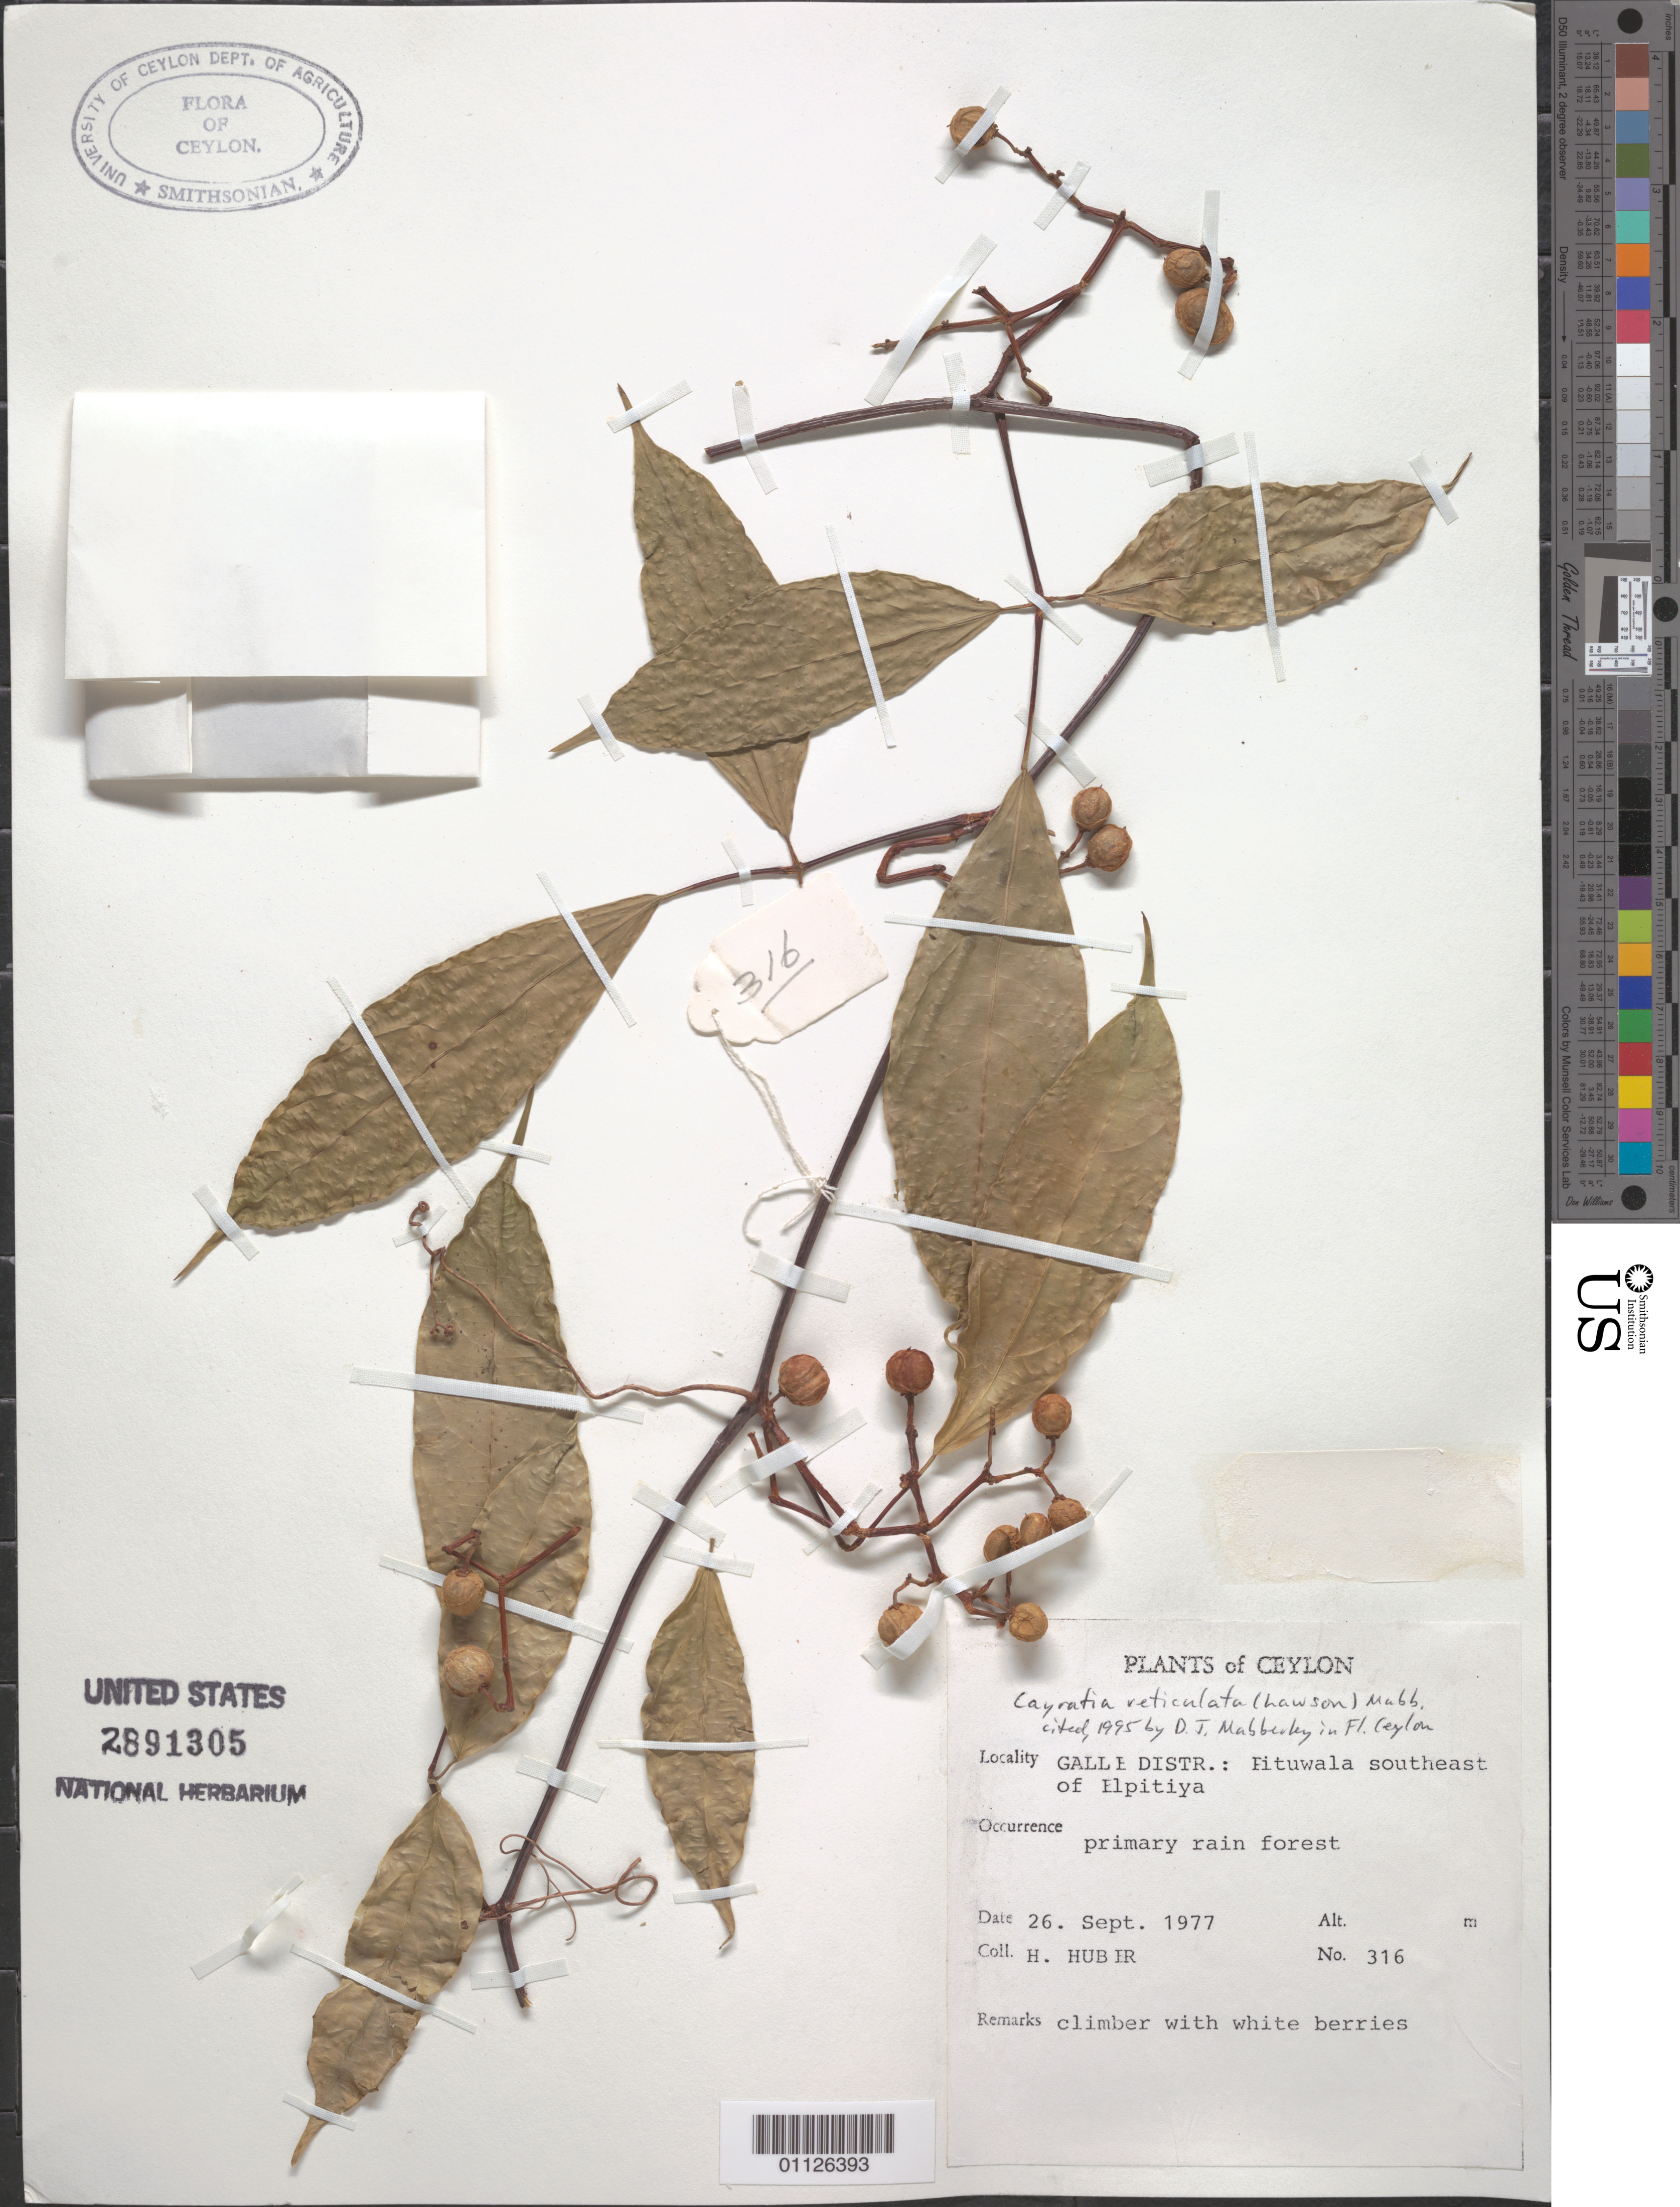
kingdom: Plantae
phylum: Tracheophyta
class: Magnoliopsida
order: Vitales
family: Vitaceae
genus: Cayratia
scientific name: Cayratia reticulata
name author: (M.A. Lawson) Mabb.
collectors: H. Huber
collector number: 316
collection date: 1977-09-26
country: Sri Lanka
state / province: Southern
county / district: Galle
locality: Pituwala S of Elpitiya.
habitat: Primary rain forest. Climber.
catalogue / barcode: US 2891305